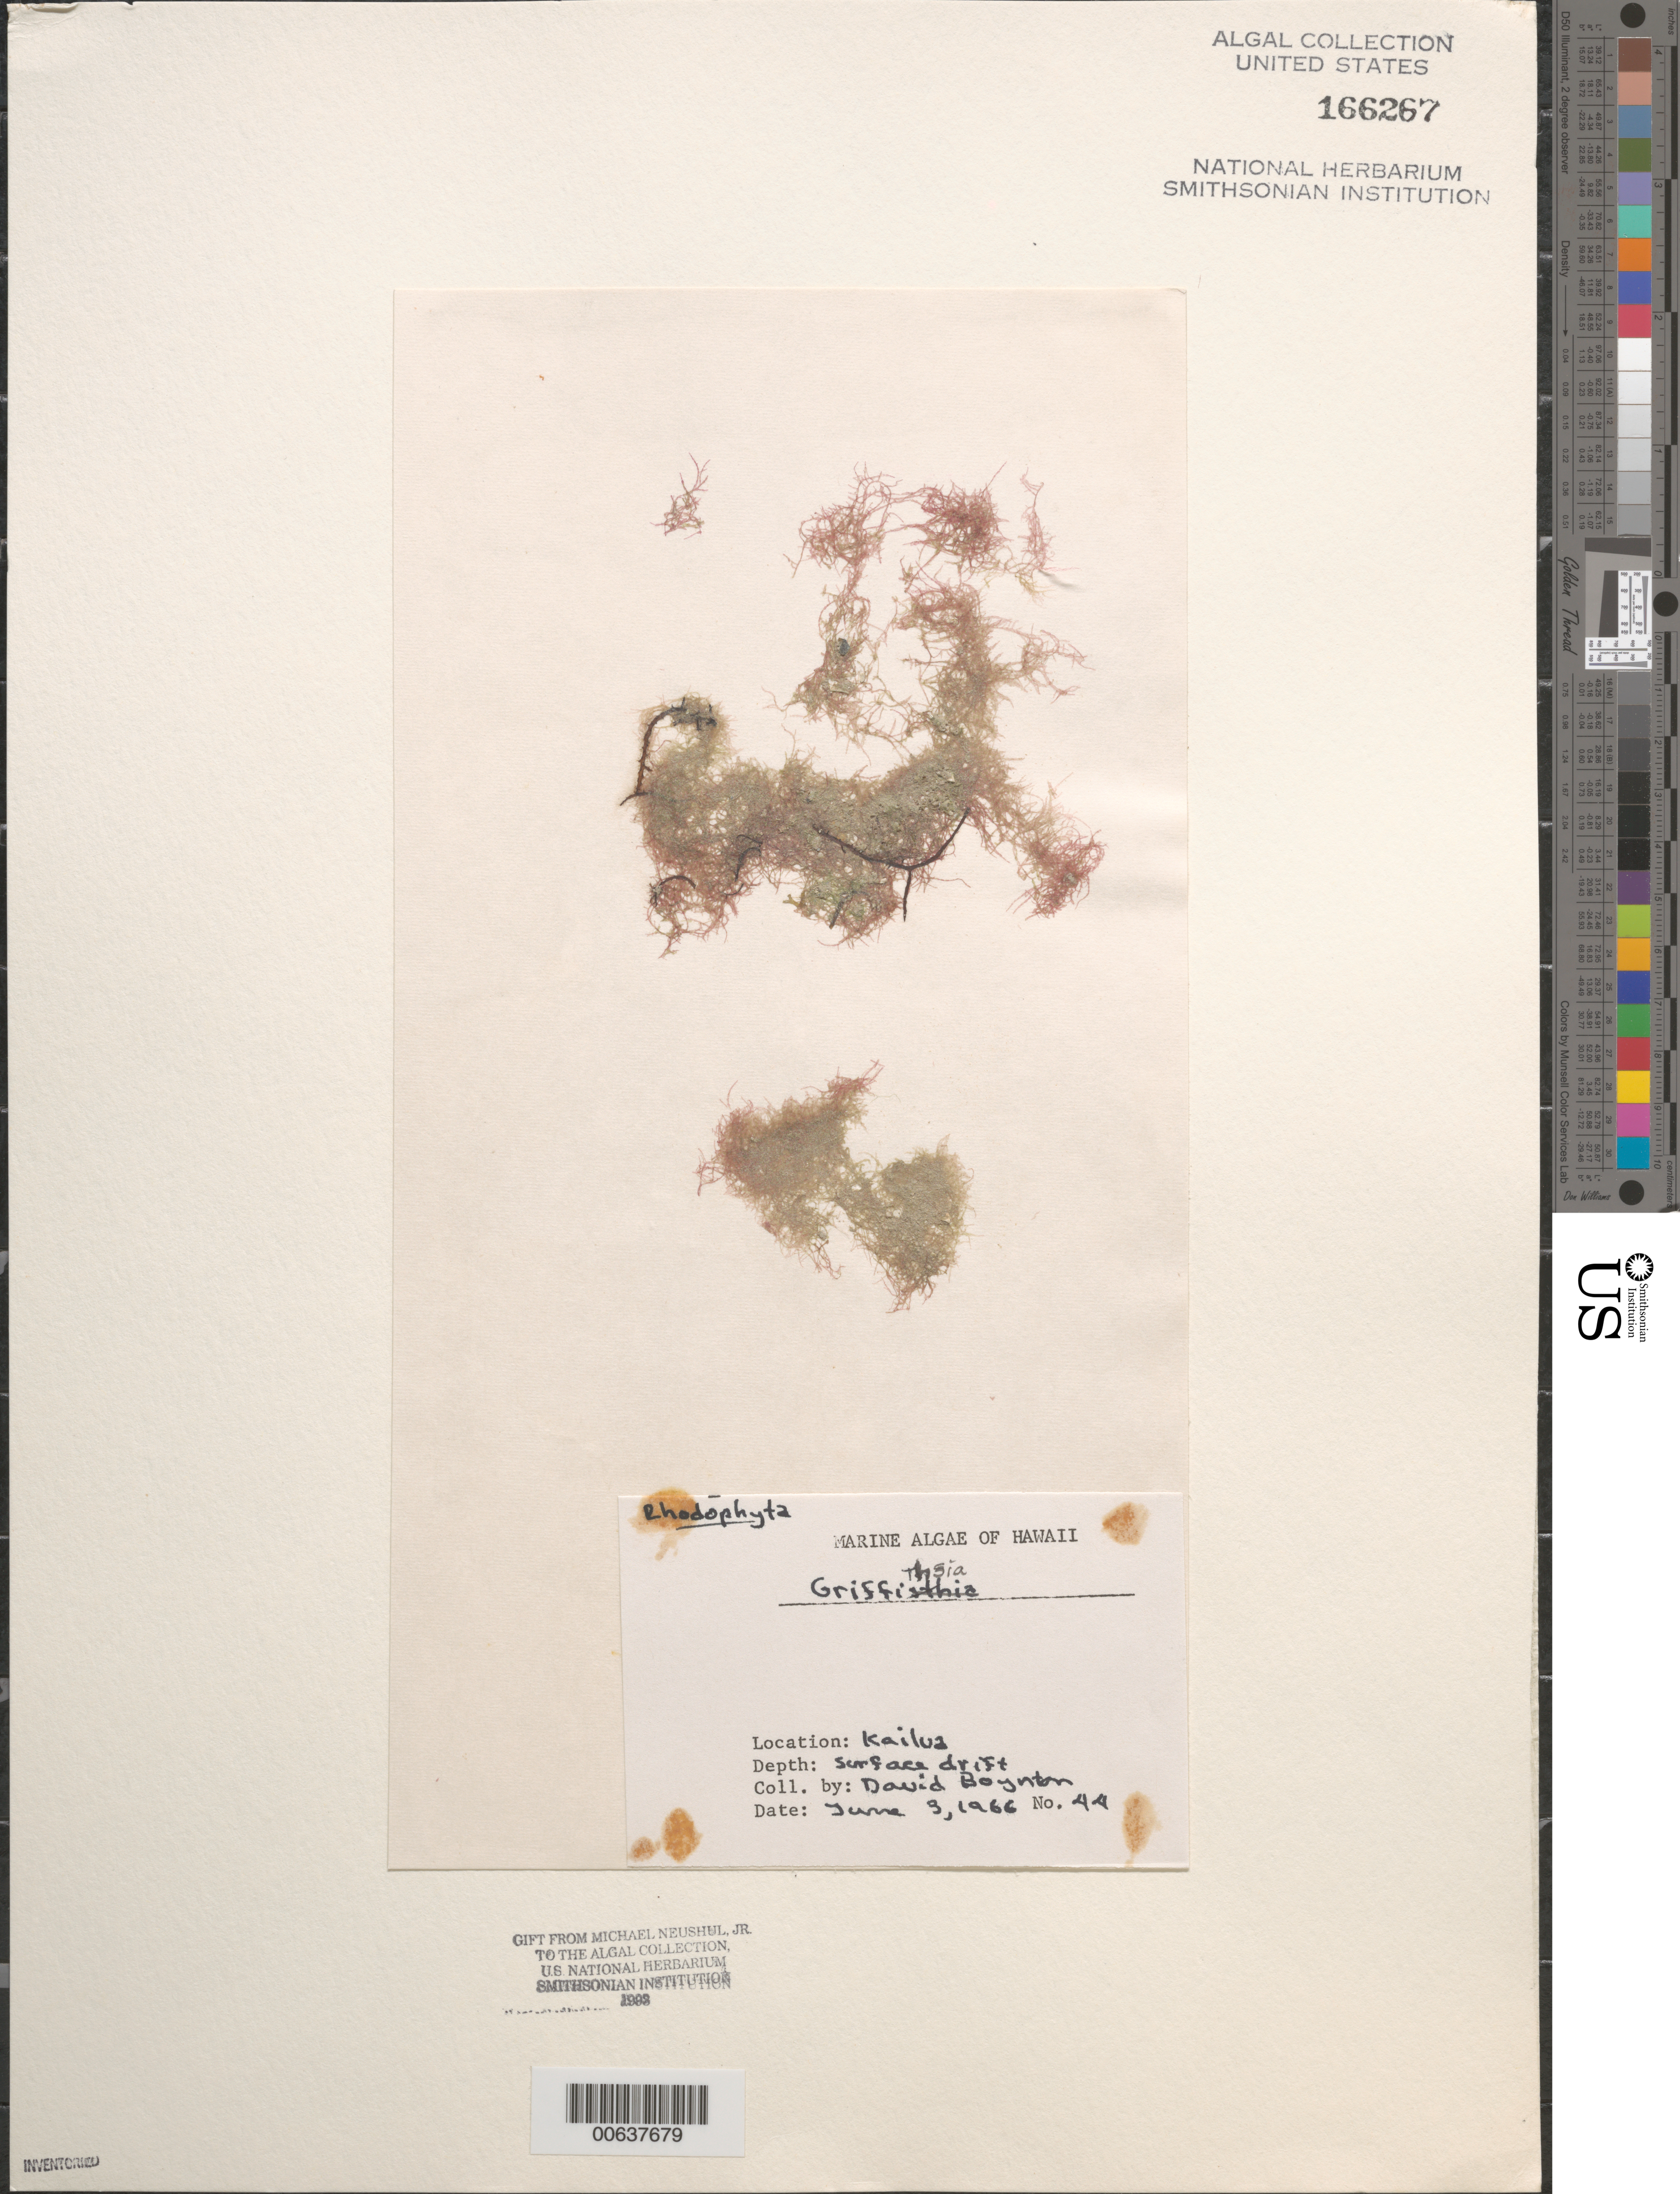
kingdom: Plantae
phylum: Rhodophyta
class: Florideophyceae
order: Ceramiales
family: Wrangeliaceae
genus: Griffithsia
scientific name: Griffithsia sp.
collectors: D. Boynton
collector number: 44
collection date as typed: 03 Jun 1966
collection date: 1966-06-03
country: United States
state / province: Hawaii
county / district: Honolulu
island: Oahu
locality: Kailua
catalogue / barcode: US 166267